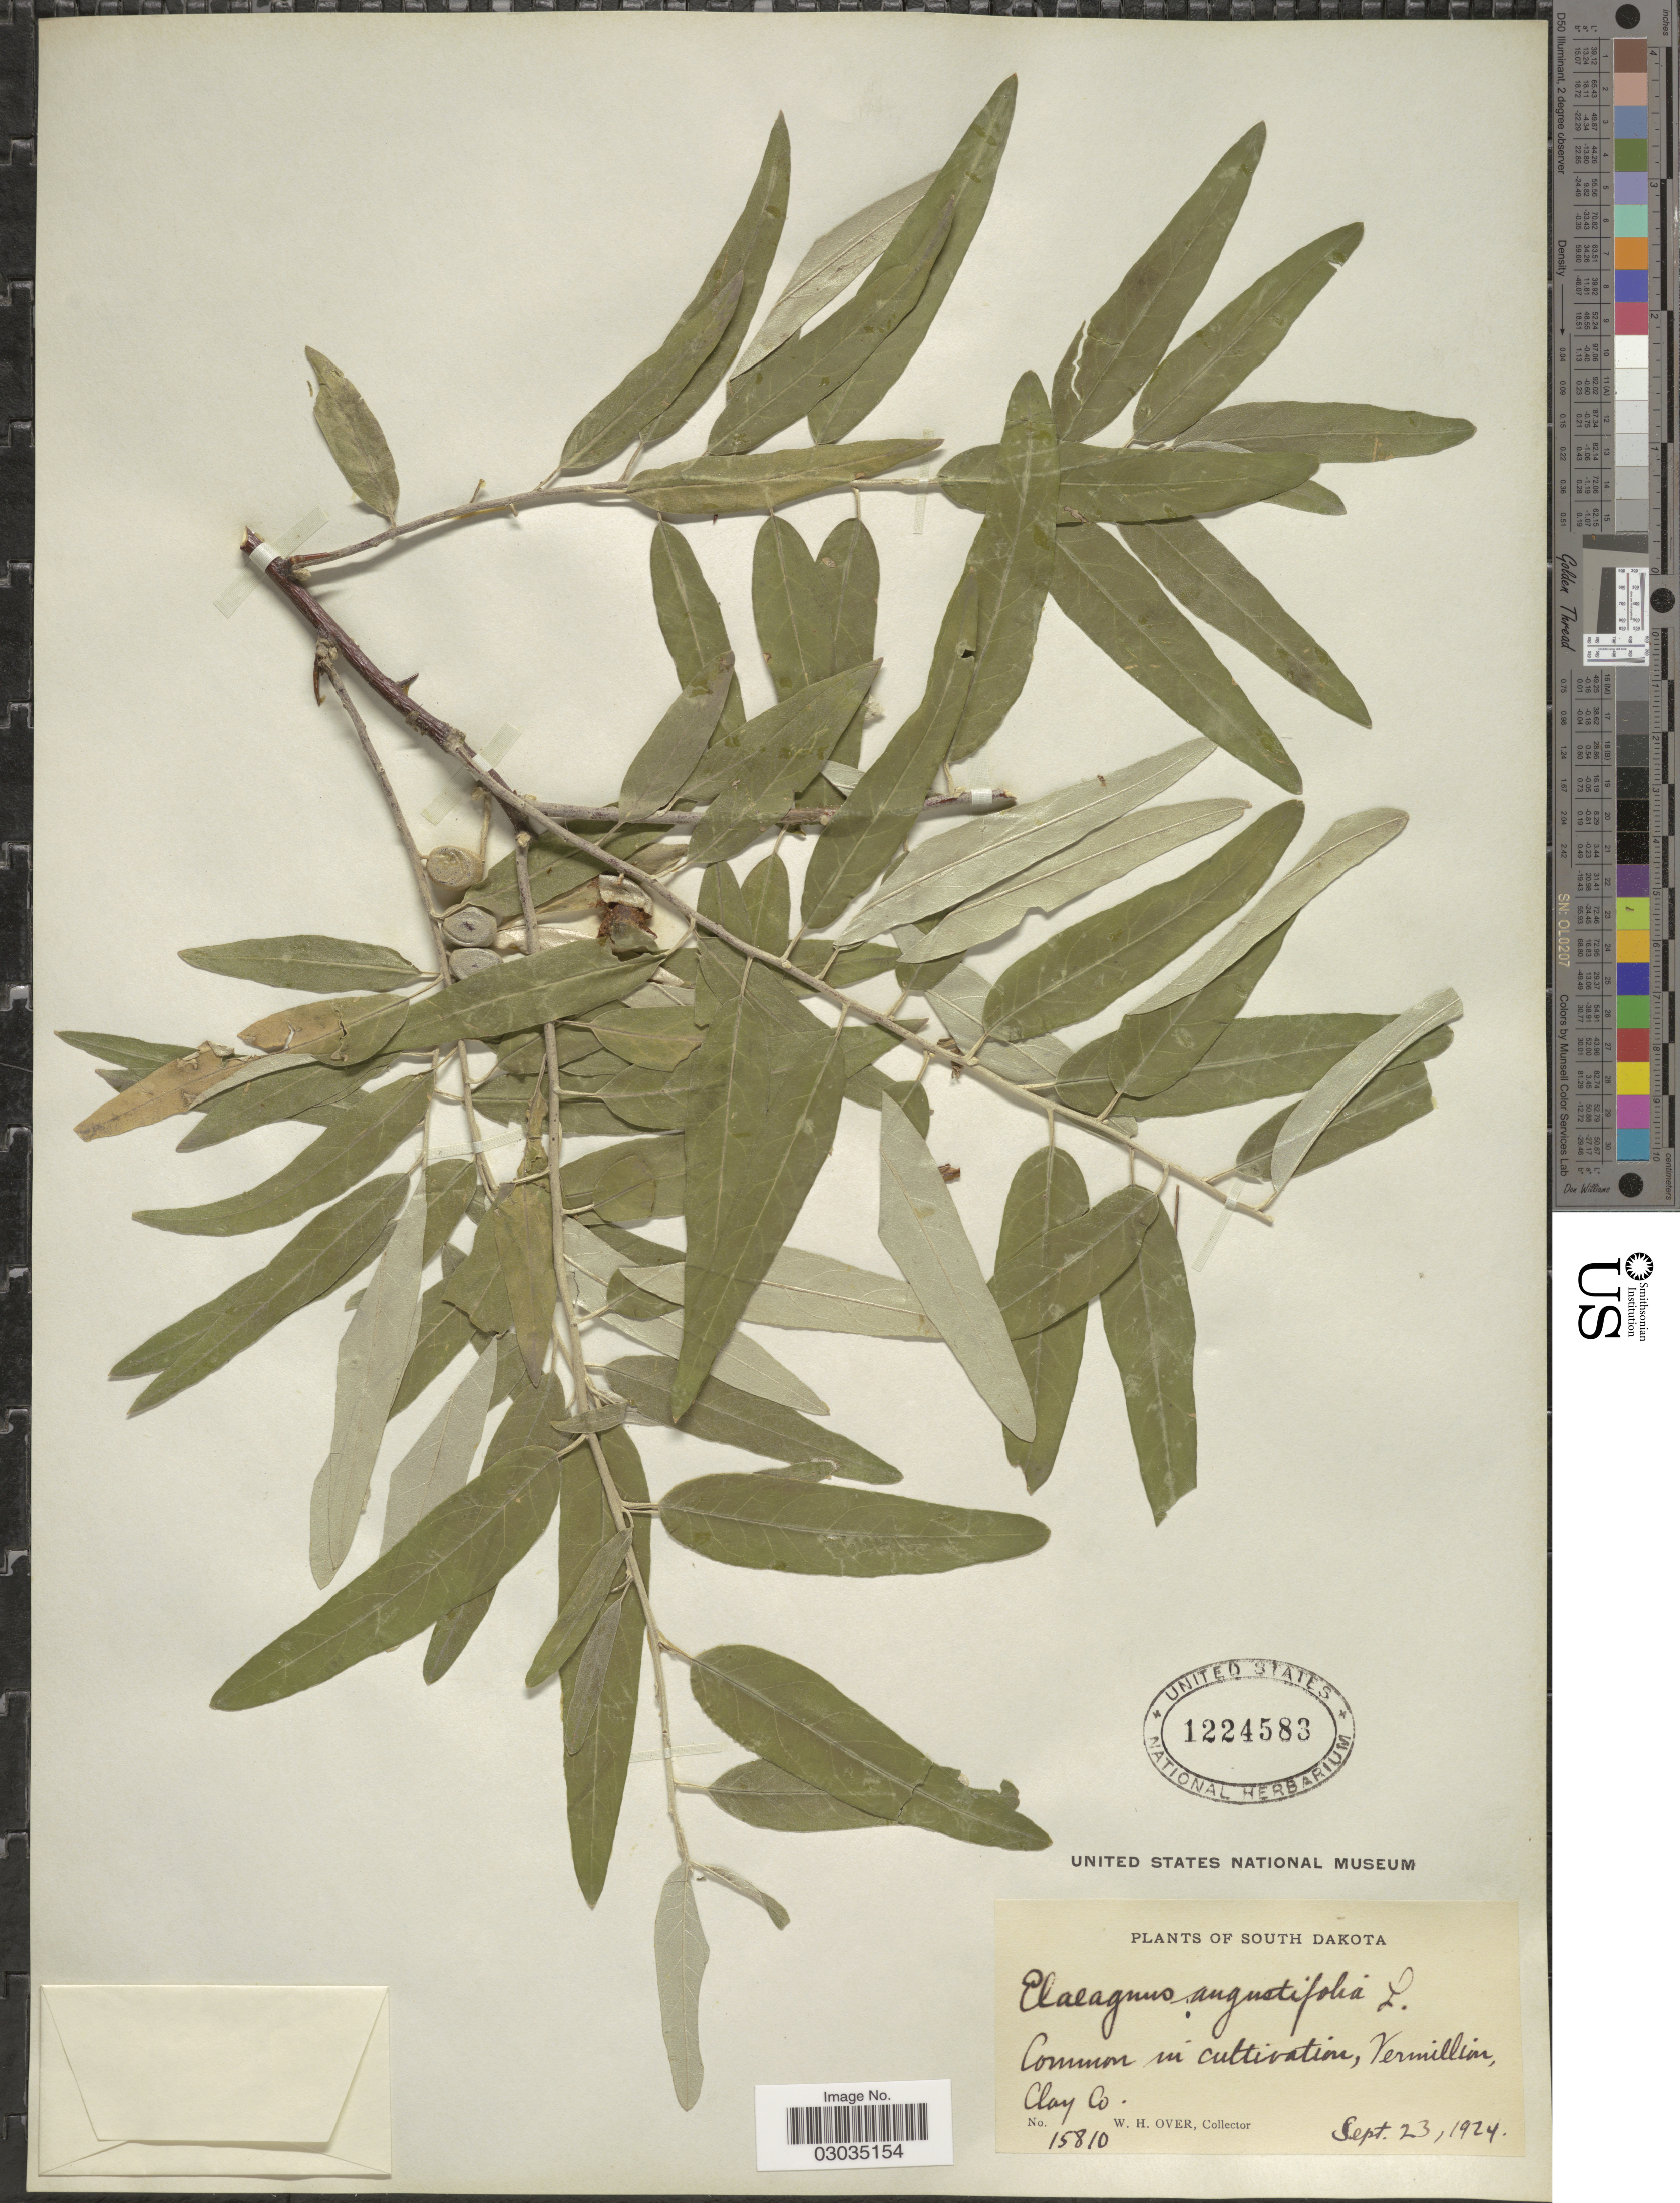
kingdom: Plantae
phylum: Tracheophyta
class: Magnoliopsida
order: Rosales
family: Elaeagnaceae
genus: Elaeagnus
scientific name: Elaeagnus angustifolia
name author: L.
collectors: W. Over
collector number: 15810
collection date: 1924-09-23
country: United States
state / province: South Dakota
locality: Common in cultivation, Vermillin, Clay Co.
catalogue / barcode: US 1224583